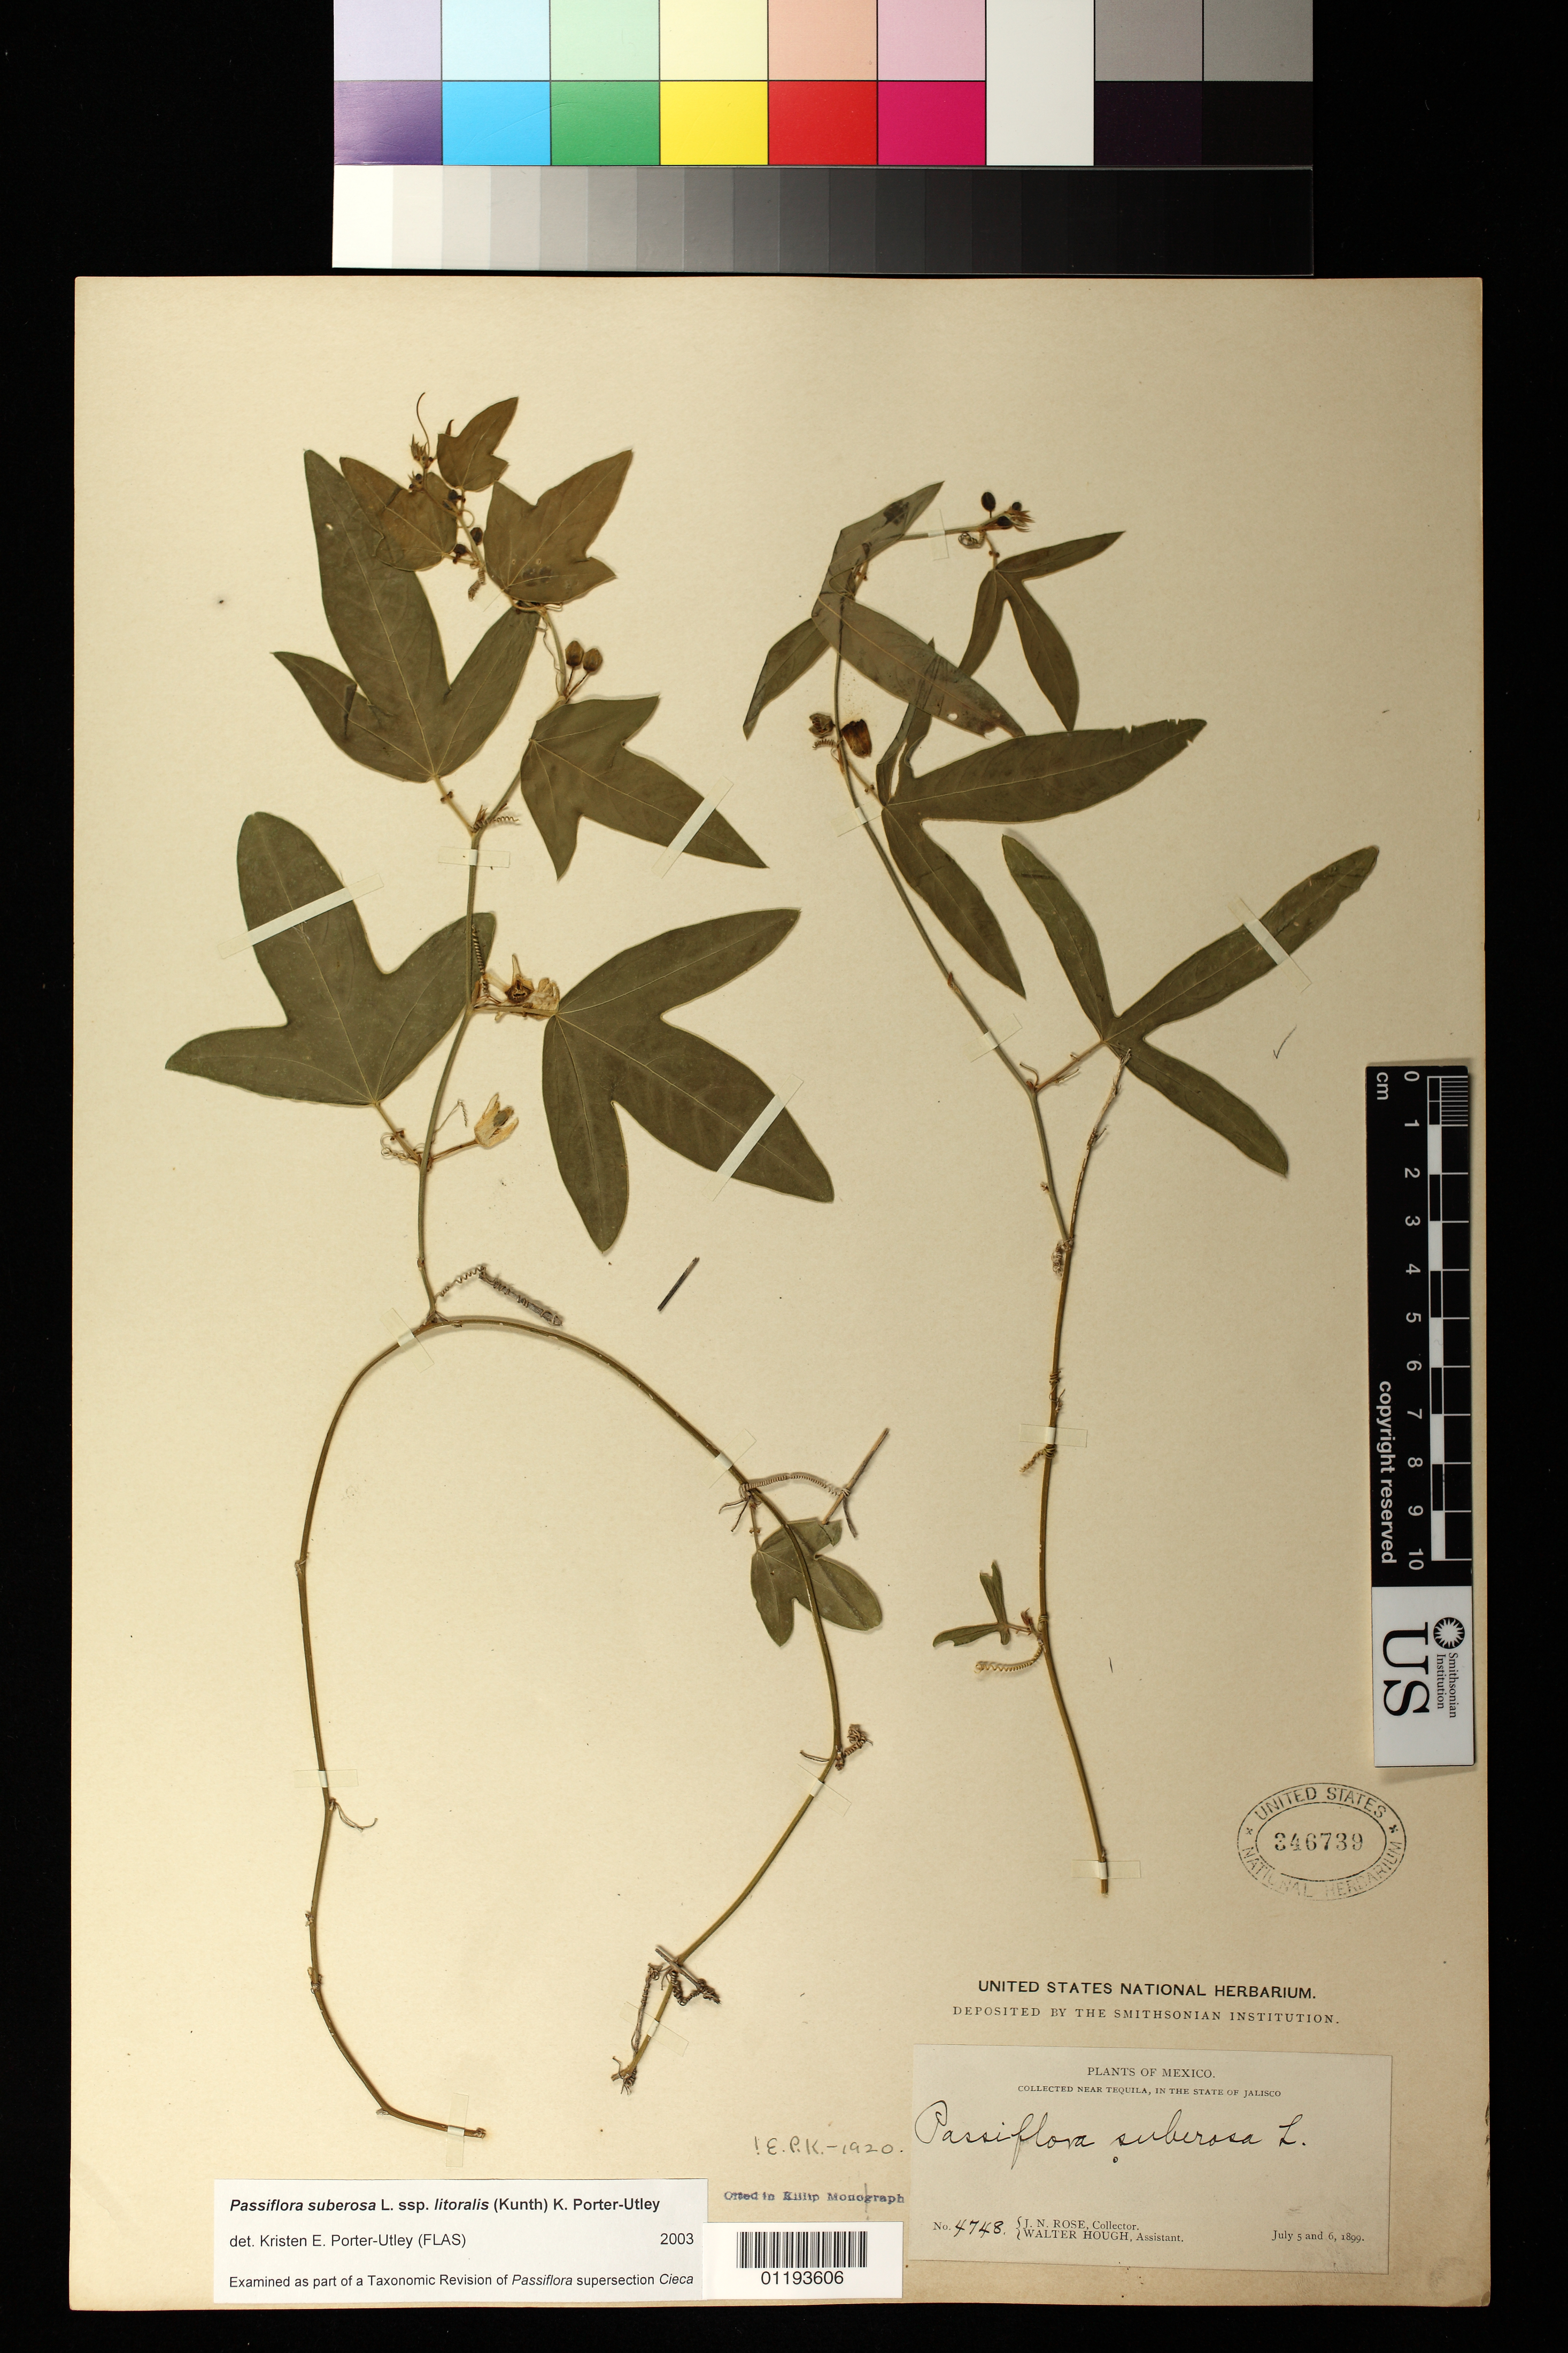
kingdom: Plantae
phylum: Tracheophyta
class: Magnoliopsida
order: Malpighiales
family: Passifloraceae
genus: Passiflora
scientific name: Passiflora suberosa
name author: L.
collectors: J. N. Rose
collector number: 4748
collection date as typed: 1899 Jul 05 1899 Jul 06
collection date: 1899-07-05/1899-07-06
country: Mexico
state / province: Jalisco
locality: Near Tequila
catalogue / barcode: US 346739